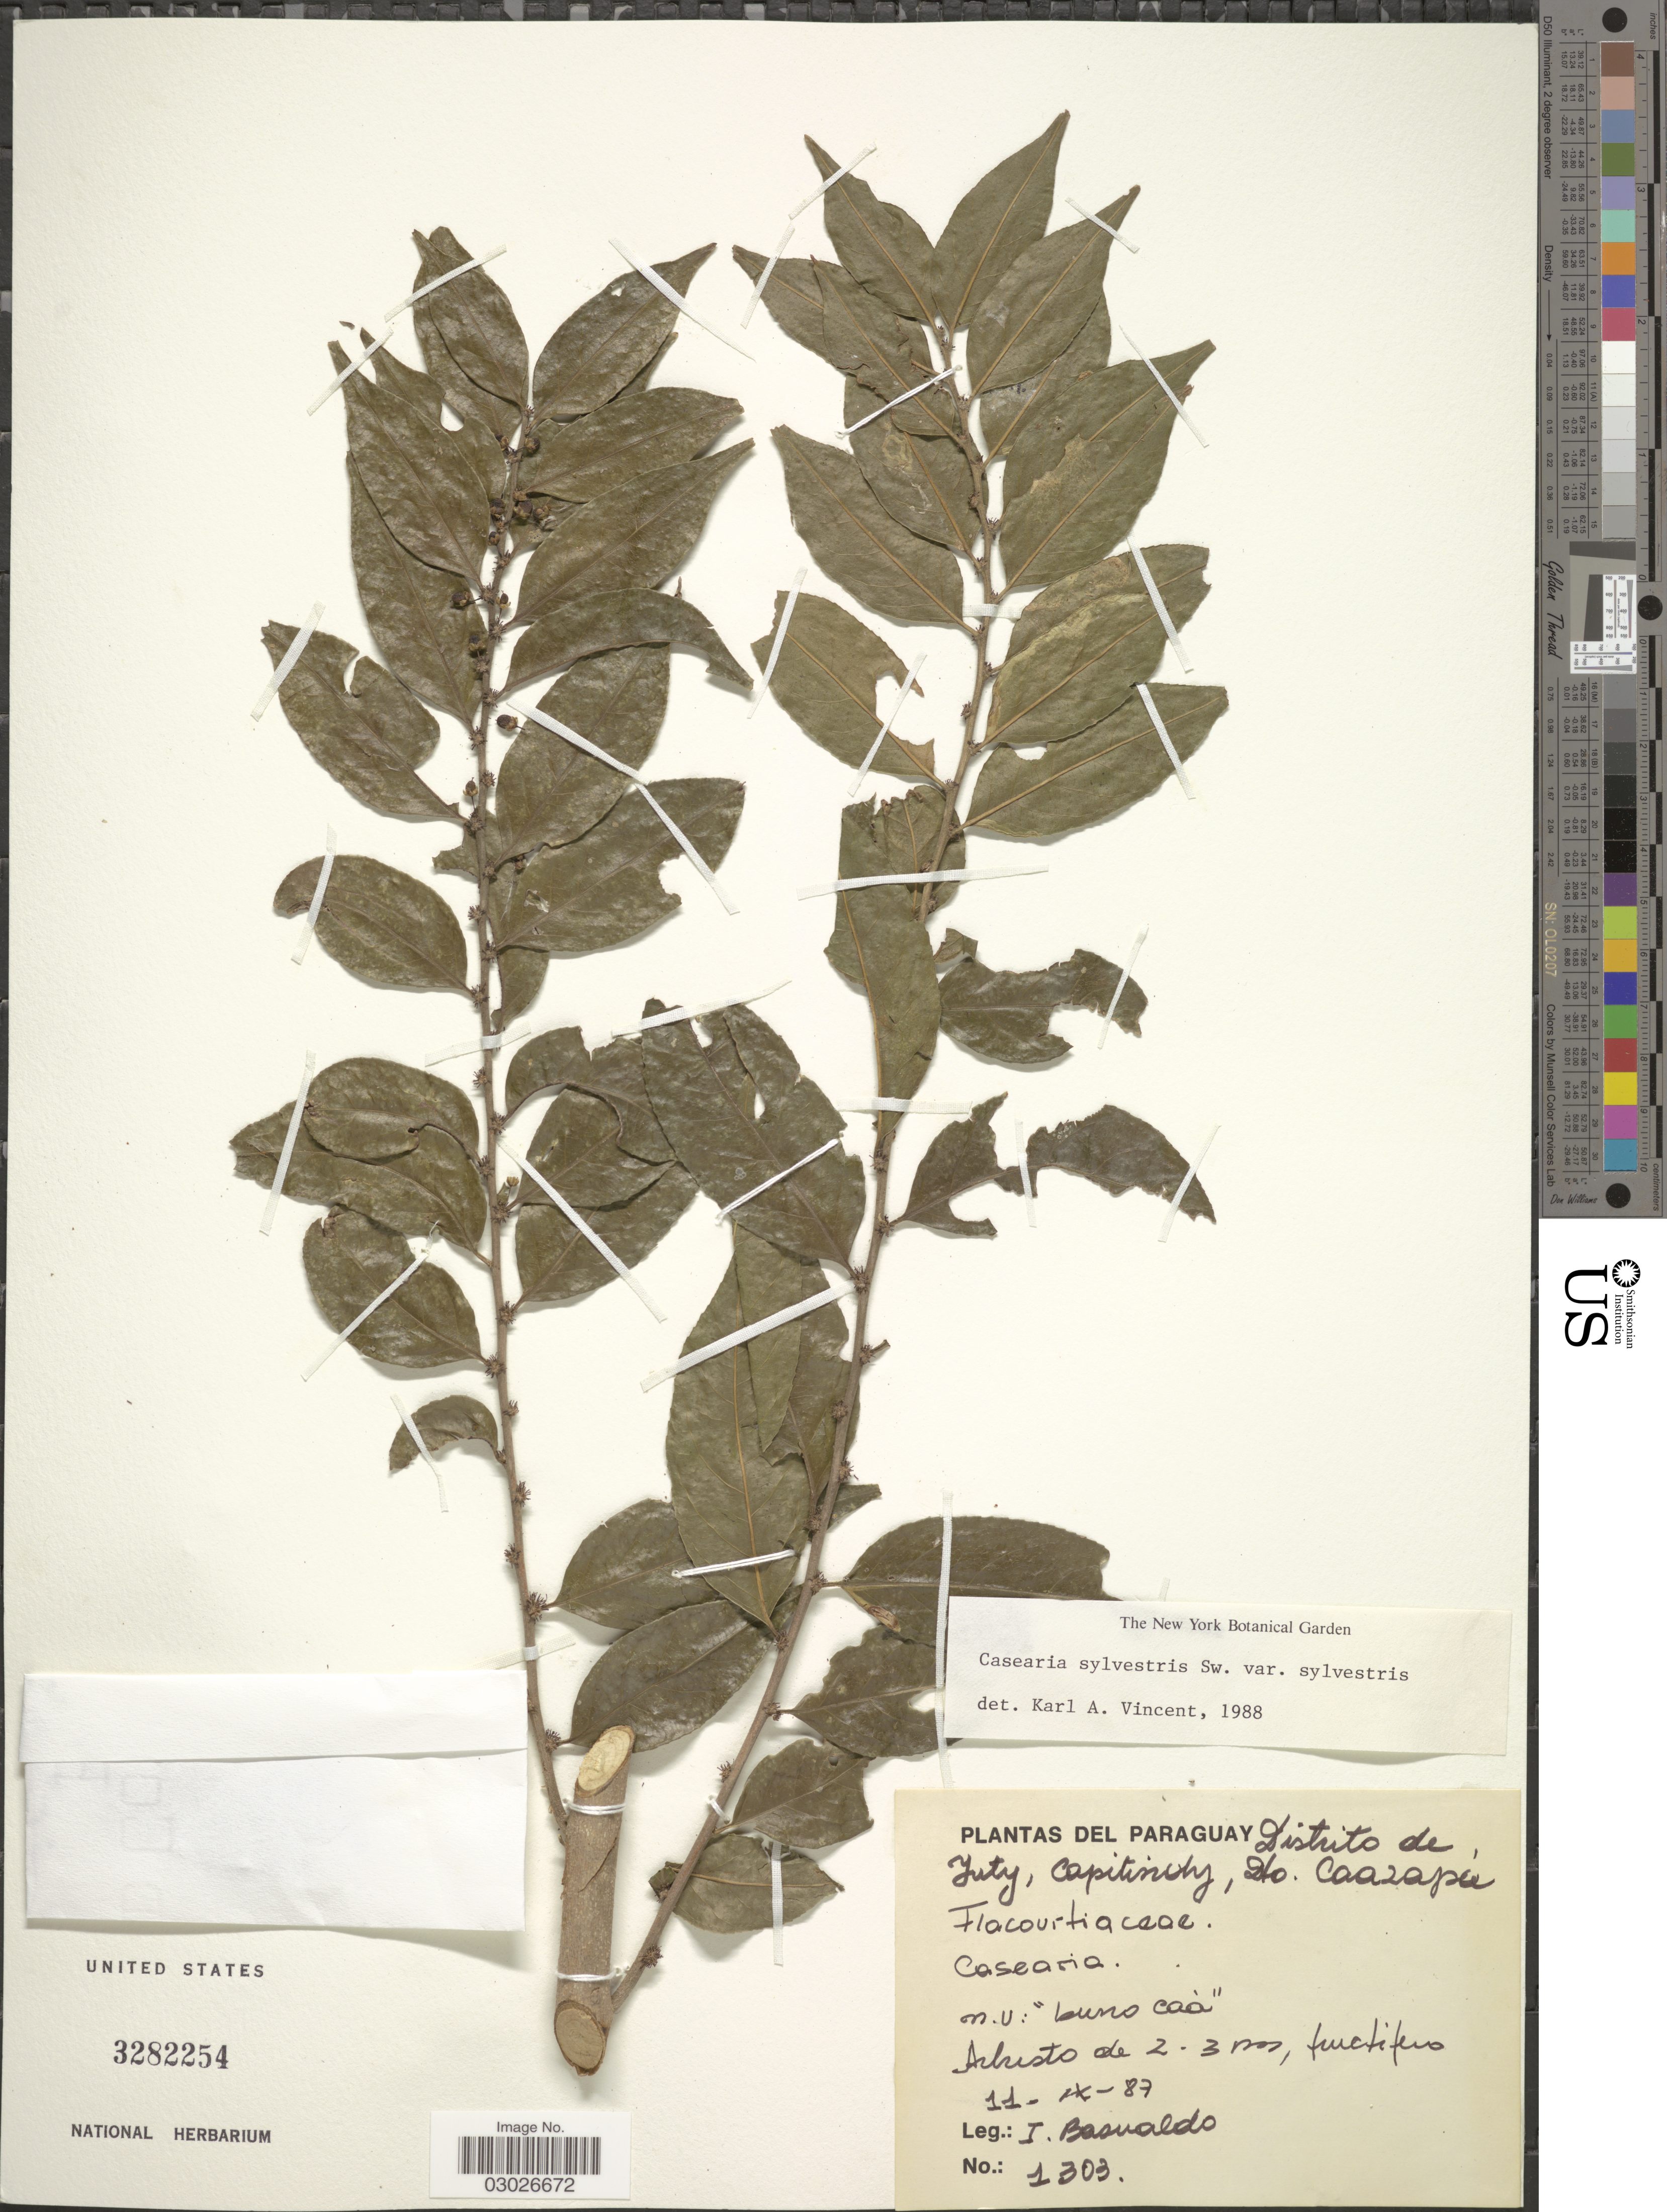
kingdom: Plantae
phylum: Tracheophyta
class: Magnoliopsida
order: Malpighiales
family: Salicaceae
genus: Casearia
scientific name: Casearia sylvestris var. sylvestris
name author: Sw.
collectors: I. Basualdo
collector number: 1303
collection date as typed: Transcribed d/m/y: 11/9/87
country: Paraguay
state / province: Caazapa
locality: Distrito de Yuty, Capiitindy, Dto. Caazapa.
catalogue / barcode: US 3282254